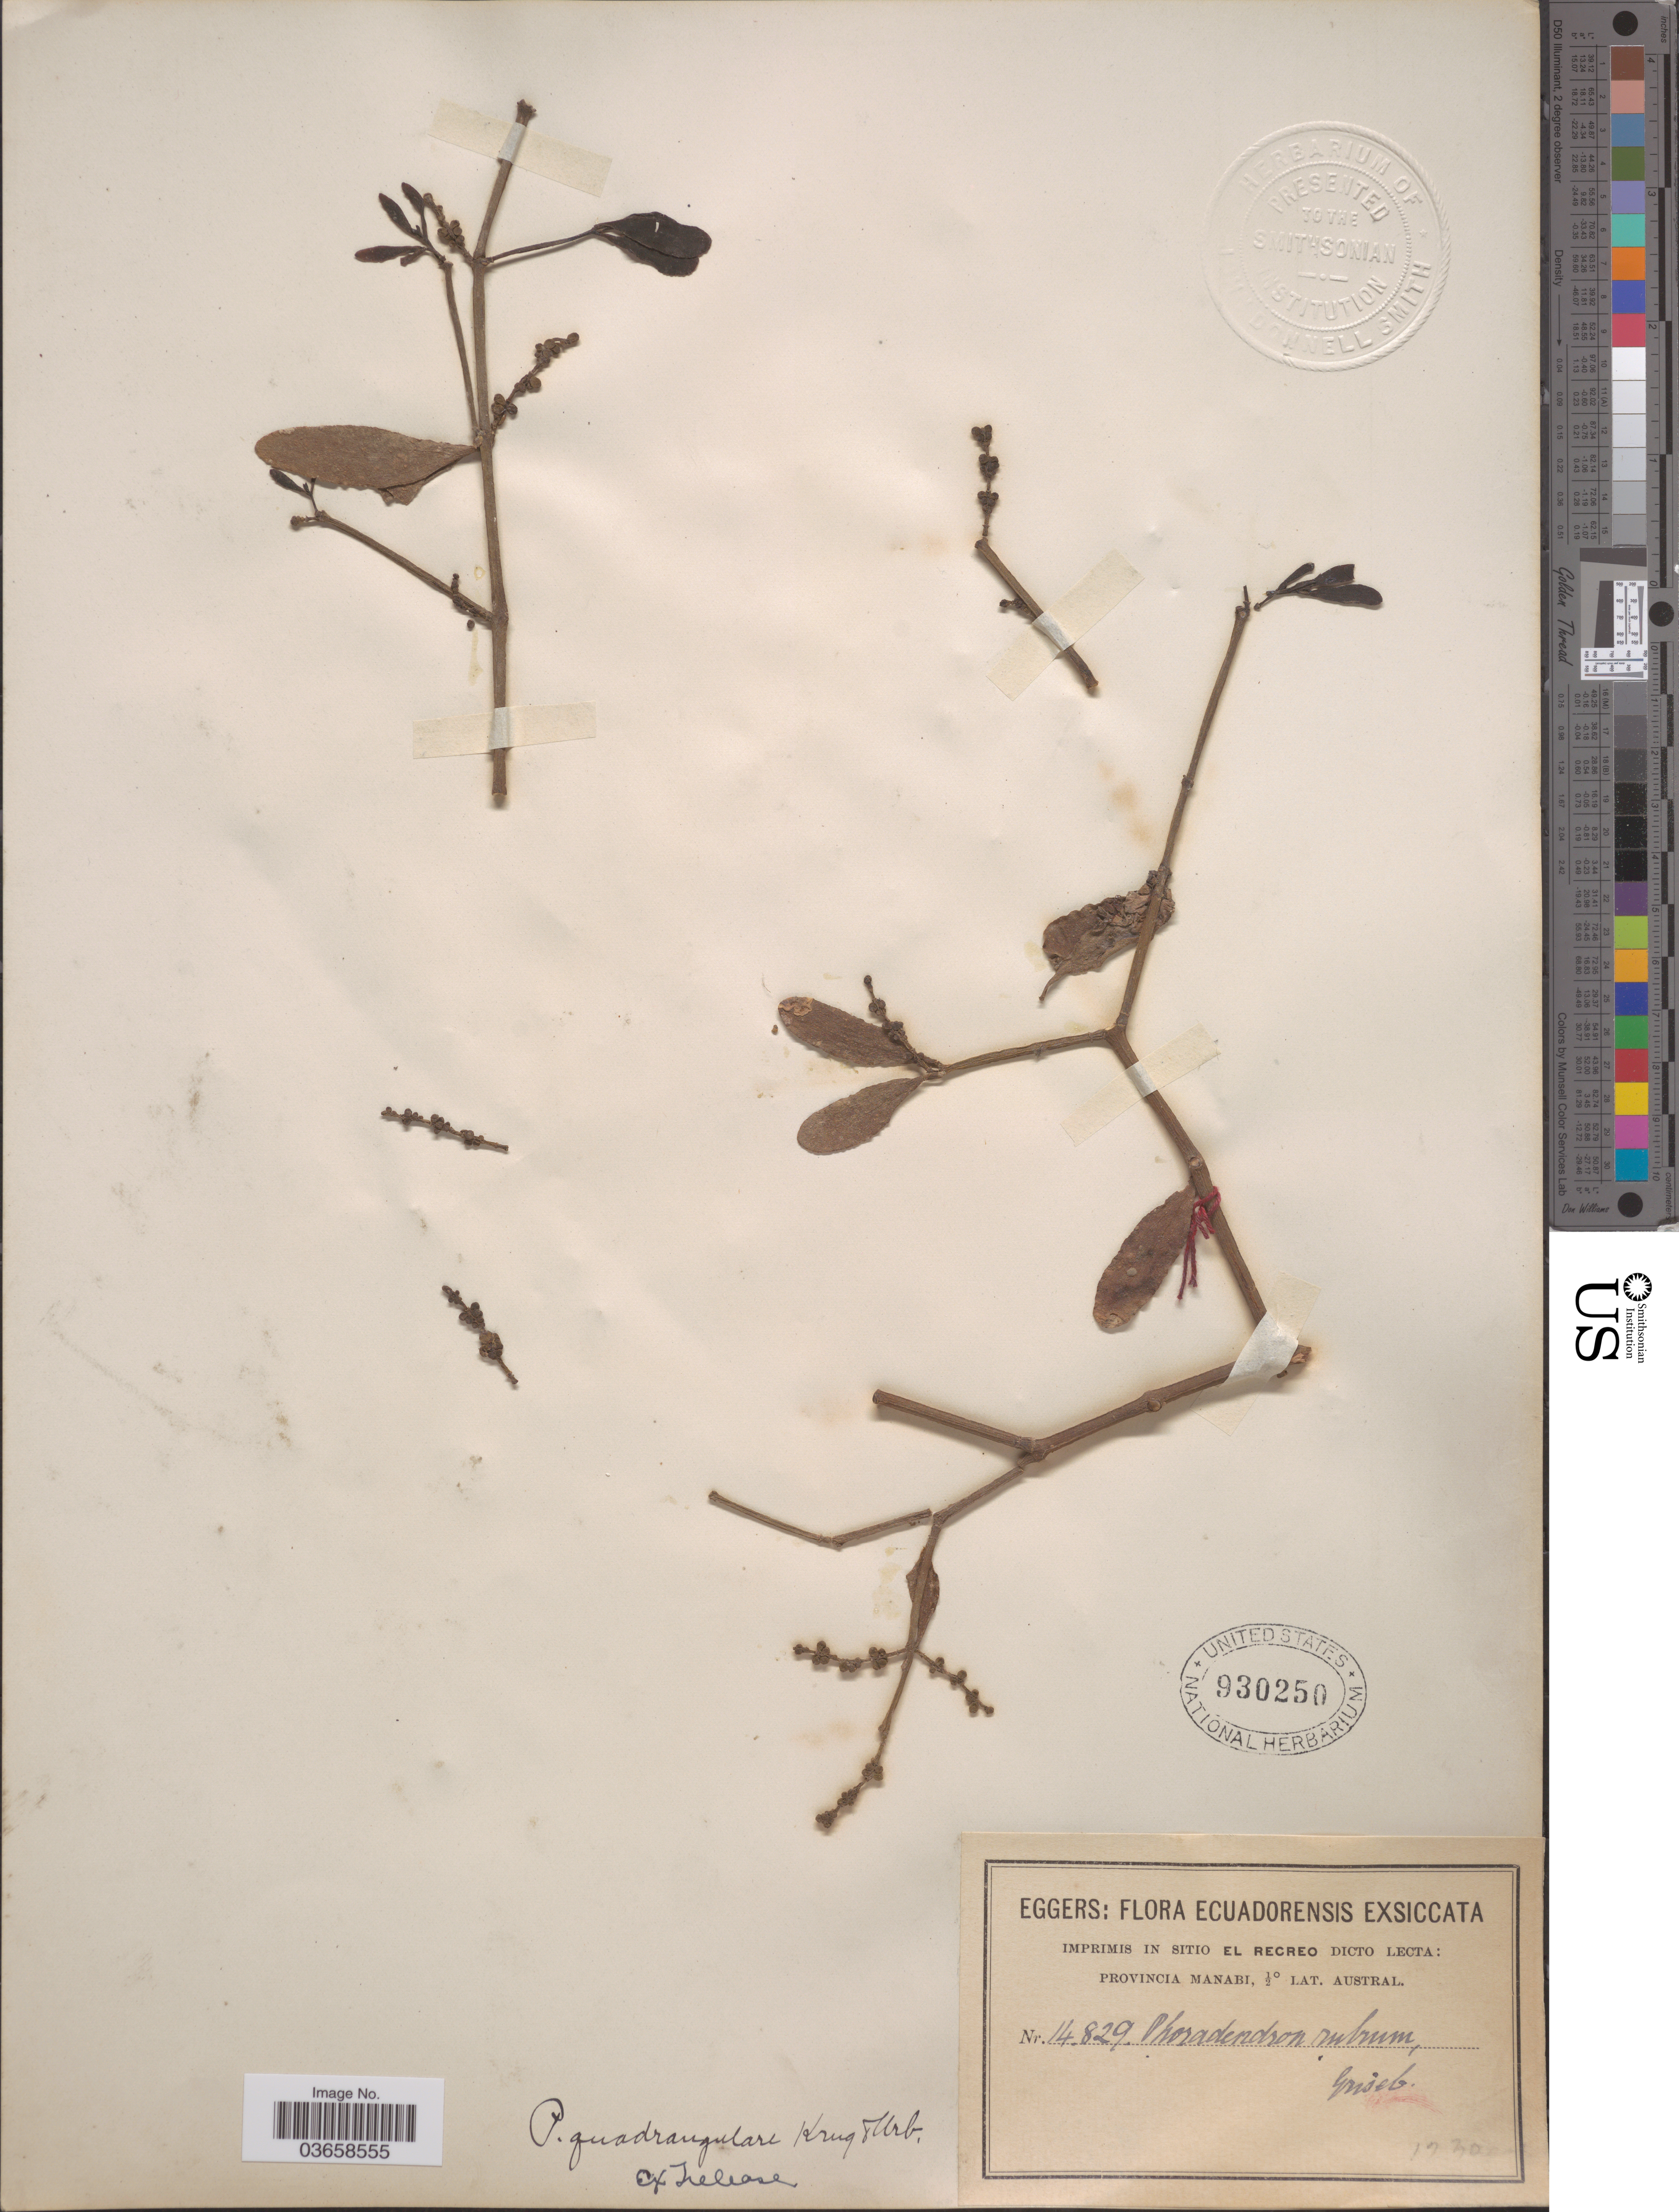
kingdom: Plantae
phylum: Tracheophyta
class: Magnoliopsida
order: Santalales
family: Viscaceae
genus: Phoradendron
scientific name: Phoradendron quadrangulare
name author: (Kunth) Griseb.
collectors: -. Eggers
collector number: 14829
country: Ecuador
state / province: Manabí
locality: Imprimis in sitio El Recreo dicto lecta [unsure placement]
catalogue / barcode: US 930250